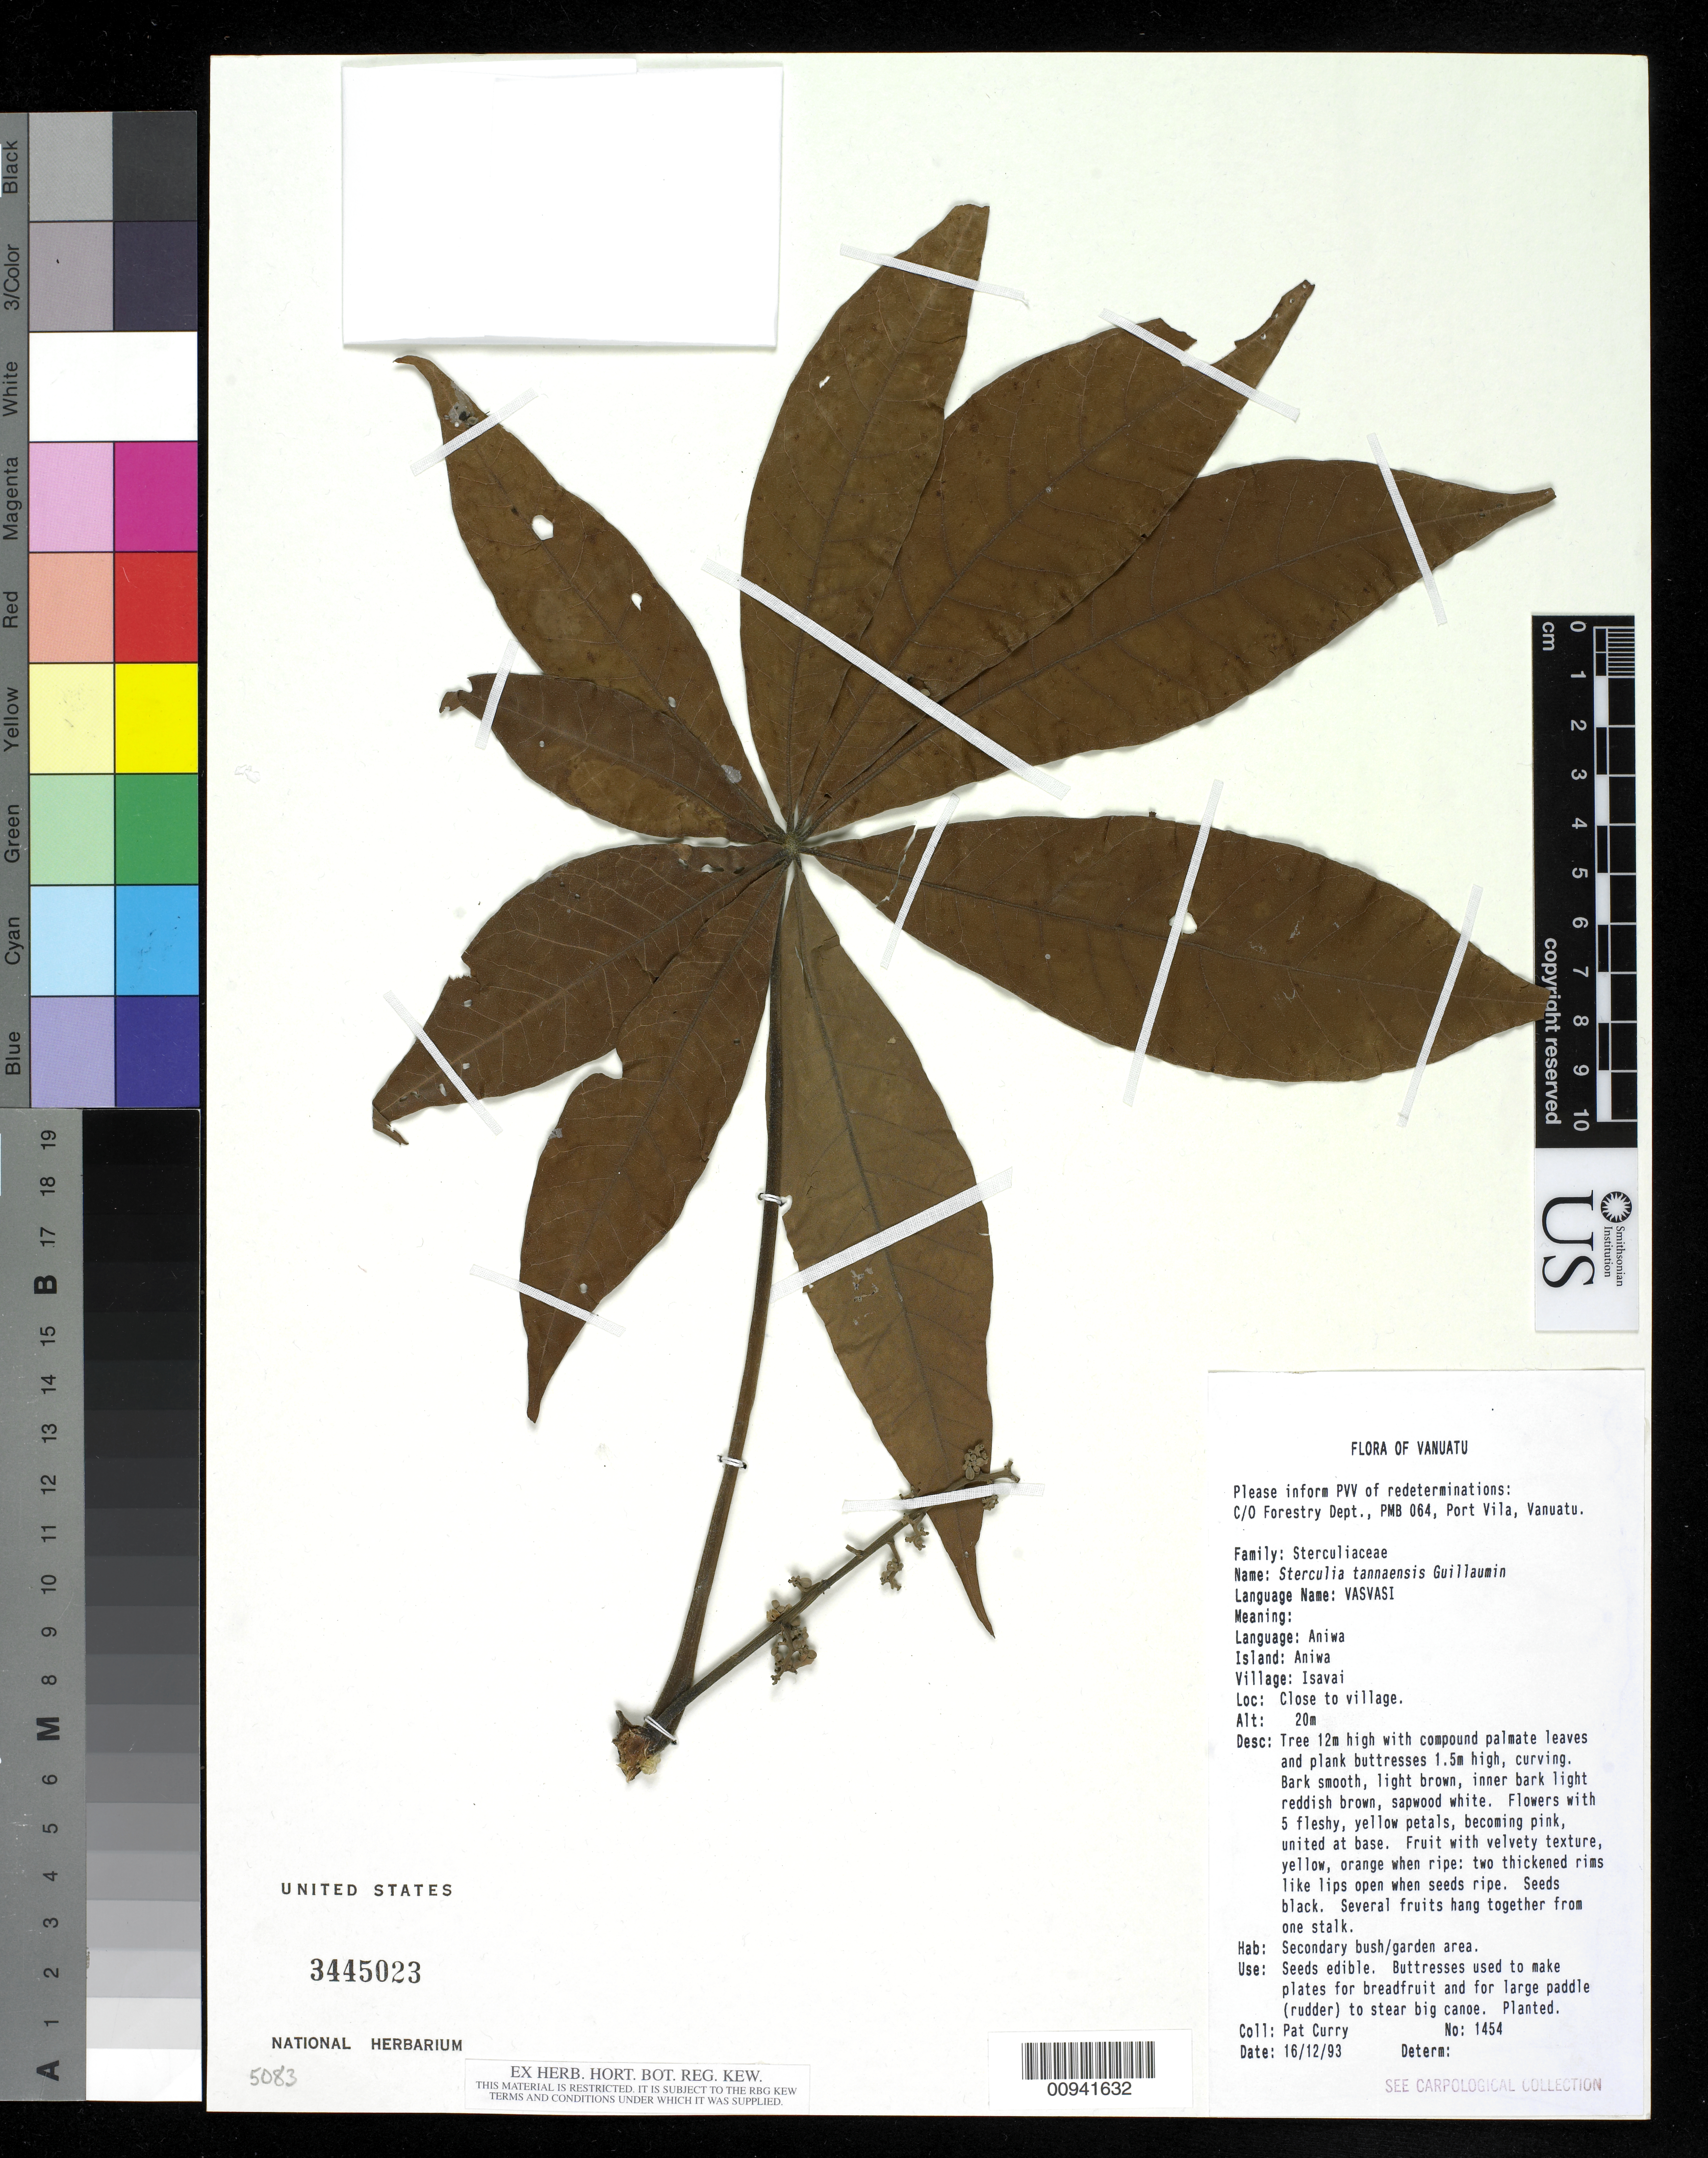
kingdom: Plantae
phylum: Tracheophyta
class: Magnoliopsida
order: Malvales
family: Malvaceae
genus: Sterculia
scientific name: Sterculia tannaensis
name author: Guillaumin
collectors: L. Bernardi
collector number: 12868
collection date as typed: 29 Apr 1968 to 30 Apr 1968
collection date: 1968-04-29/1968-04-30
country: Vanuatu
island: Tanna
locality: (Italian)In regione meridionali, SE Lenakel, de Inulo ad Yapimay. New Hebrides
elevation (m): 200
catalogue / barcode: US 2749409